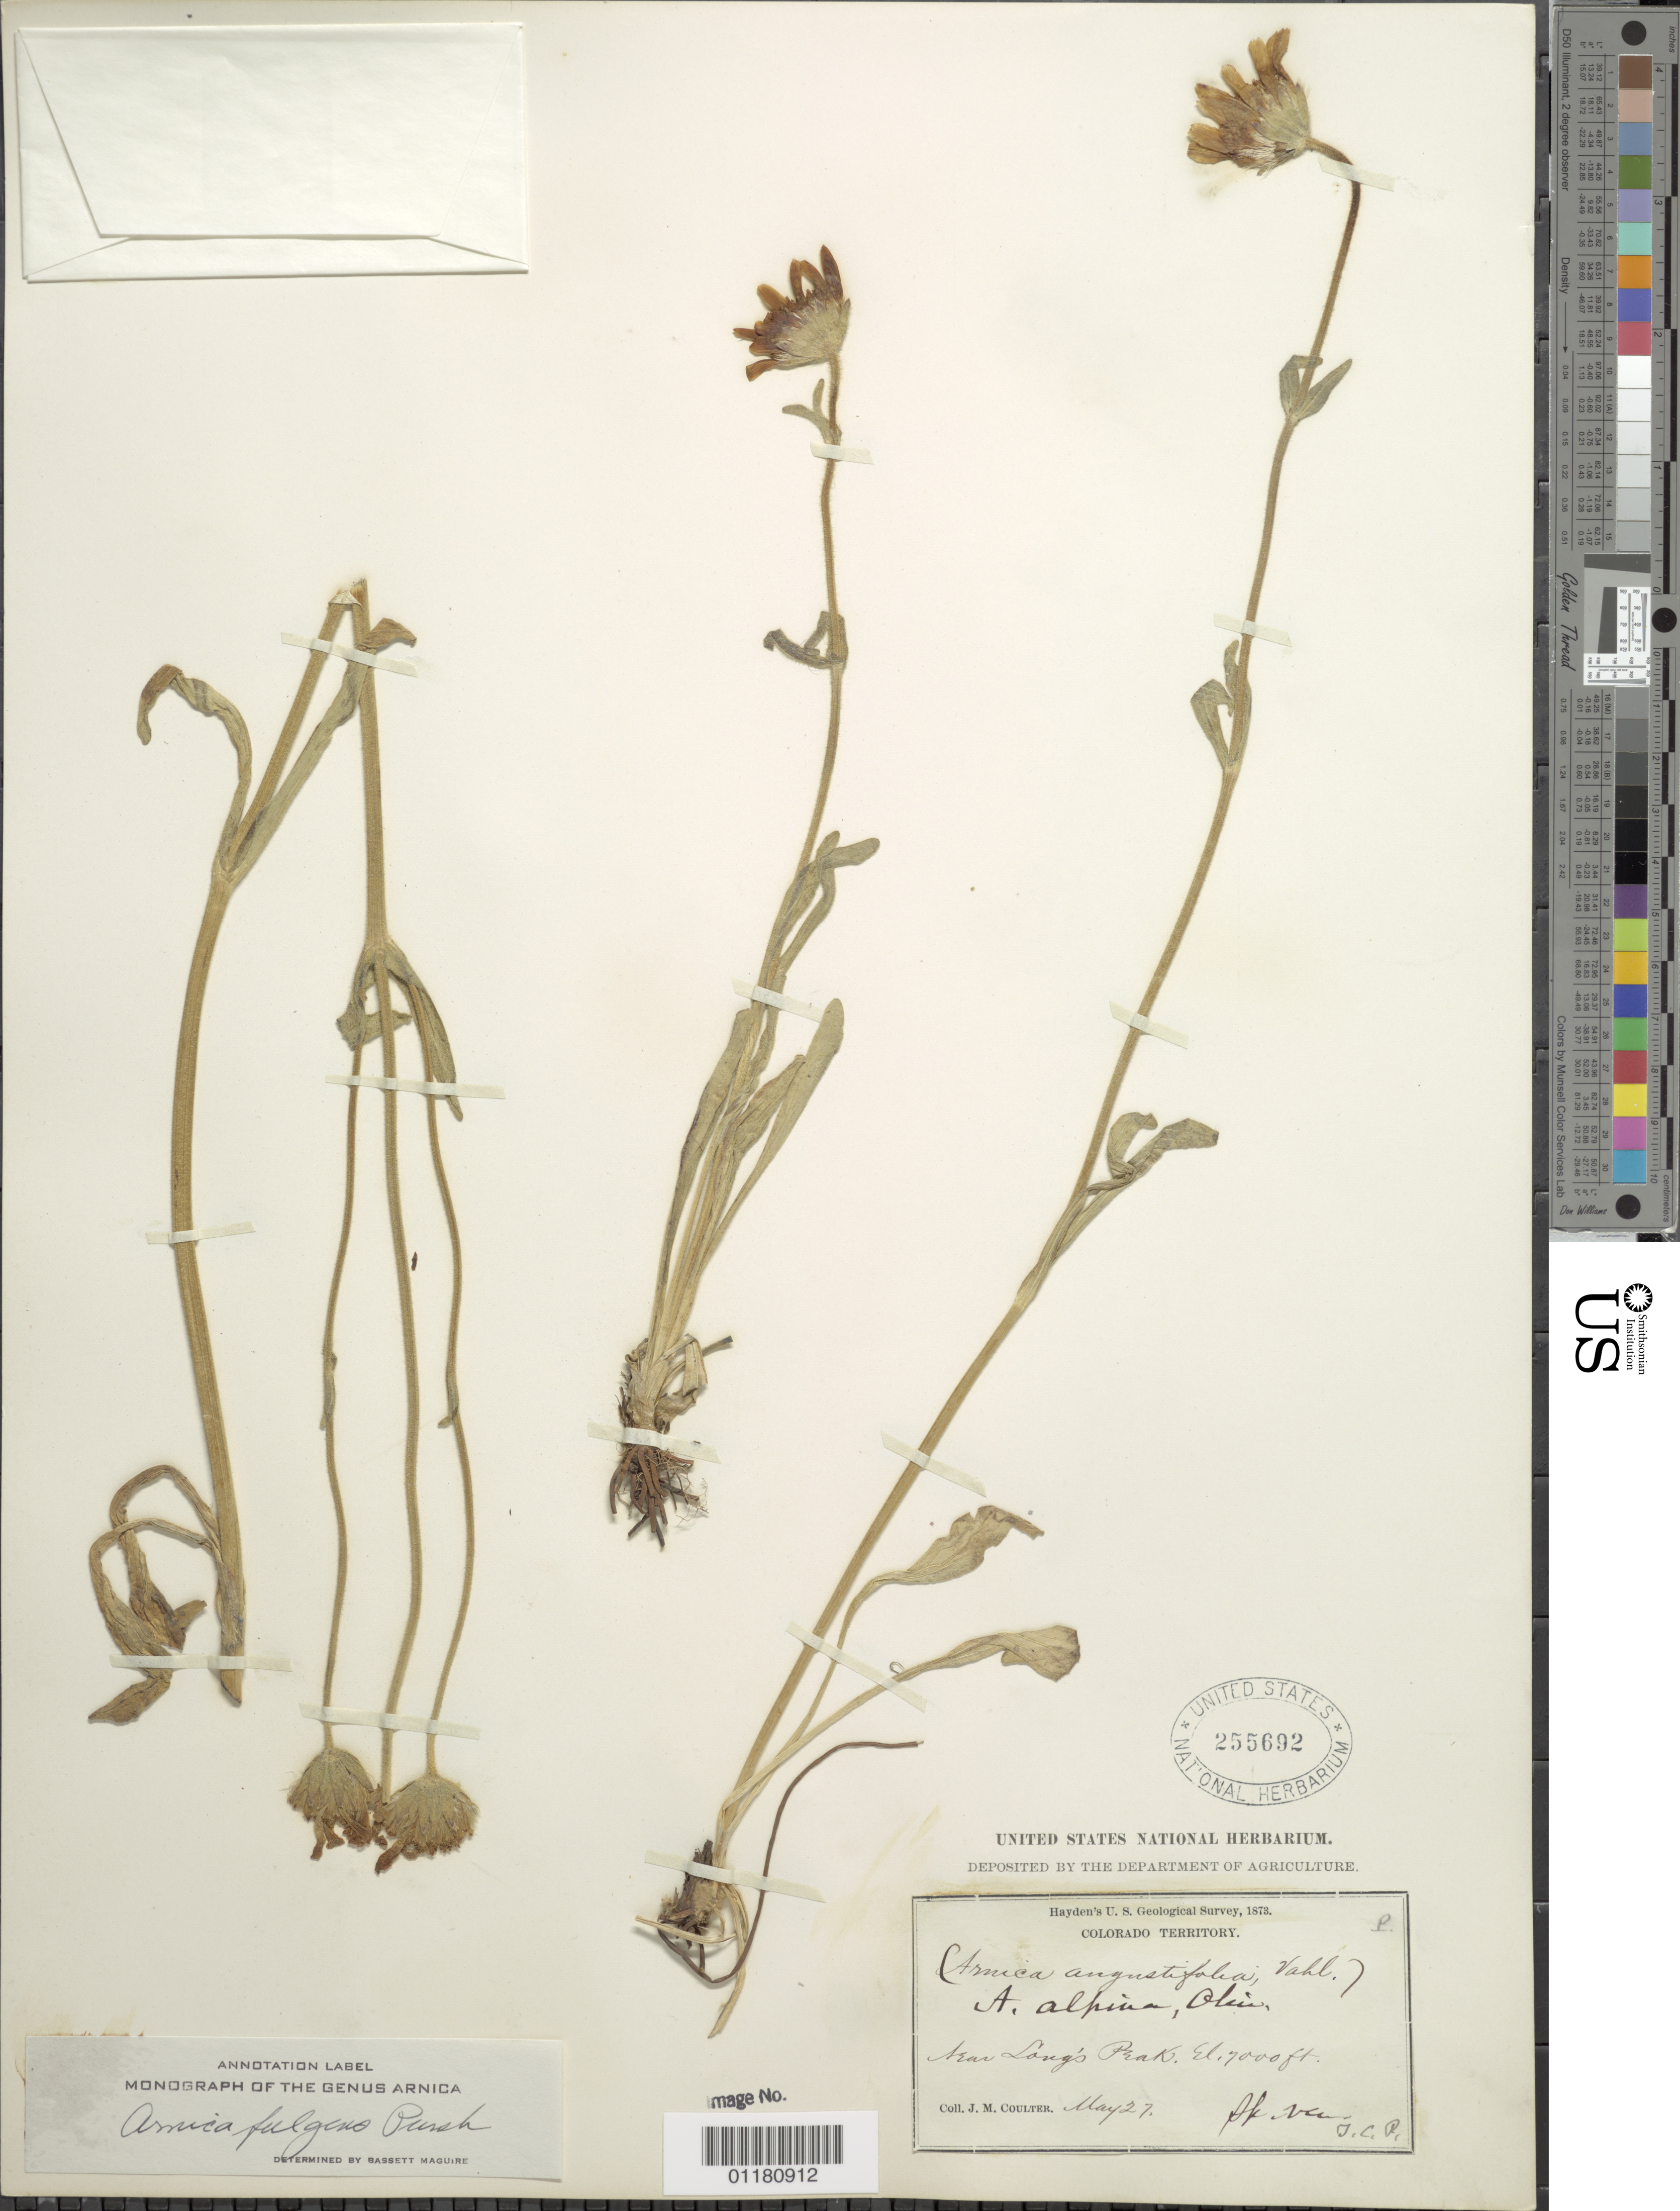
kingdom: Plantae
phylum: Tracheophyta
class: Magnoliopsida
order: Asterales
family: Asteraceae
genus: Arnica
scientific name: Arnica fulgens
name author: Pursh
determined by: Maguire, Bassett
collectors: J. M. Coulter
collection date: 1873-05-27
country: United States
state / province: Colorado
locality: Near Long's Peak.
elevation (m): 2134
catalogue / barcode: US 255692